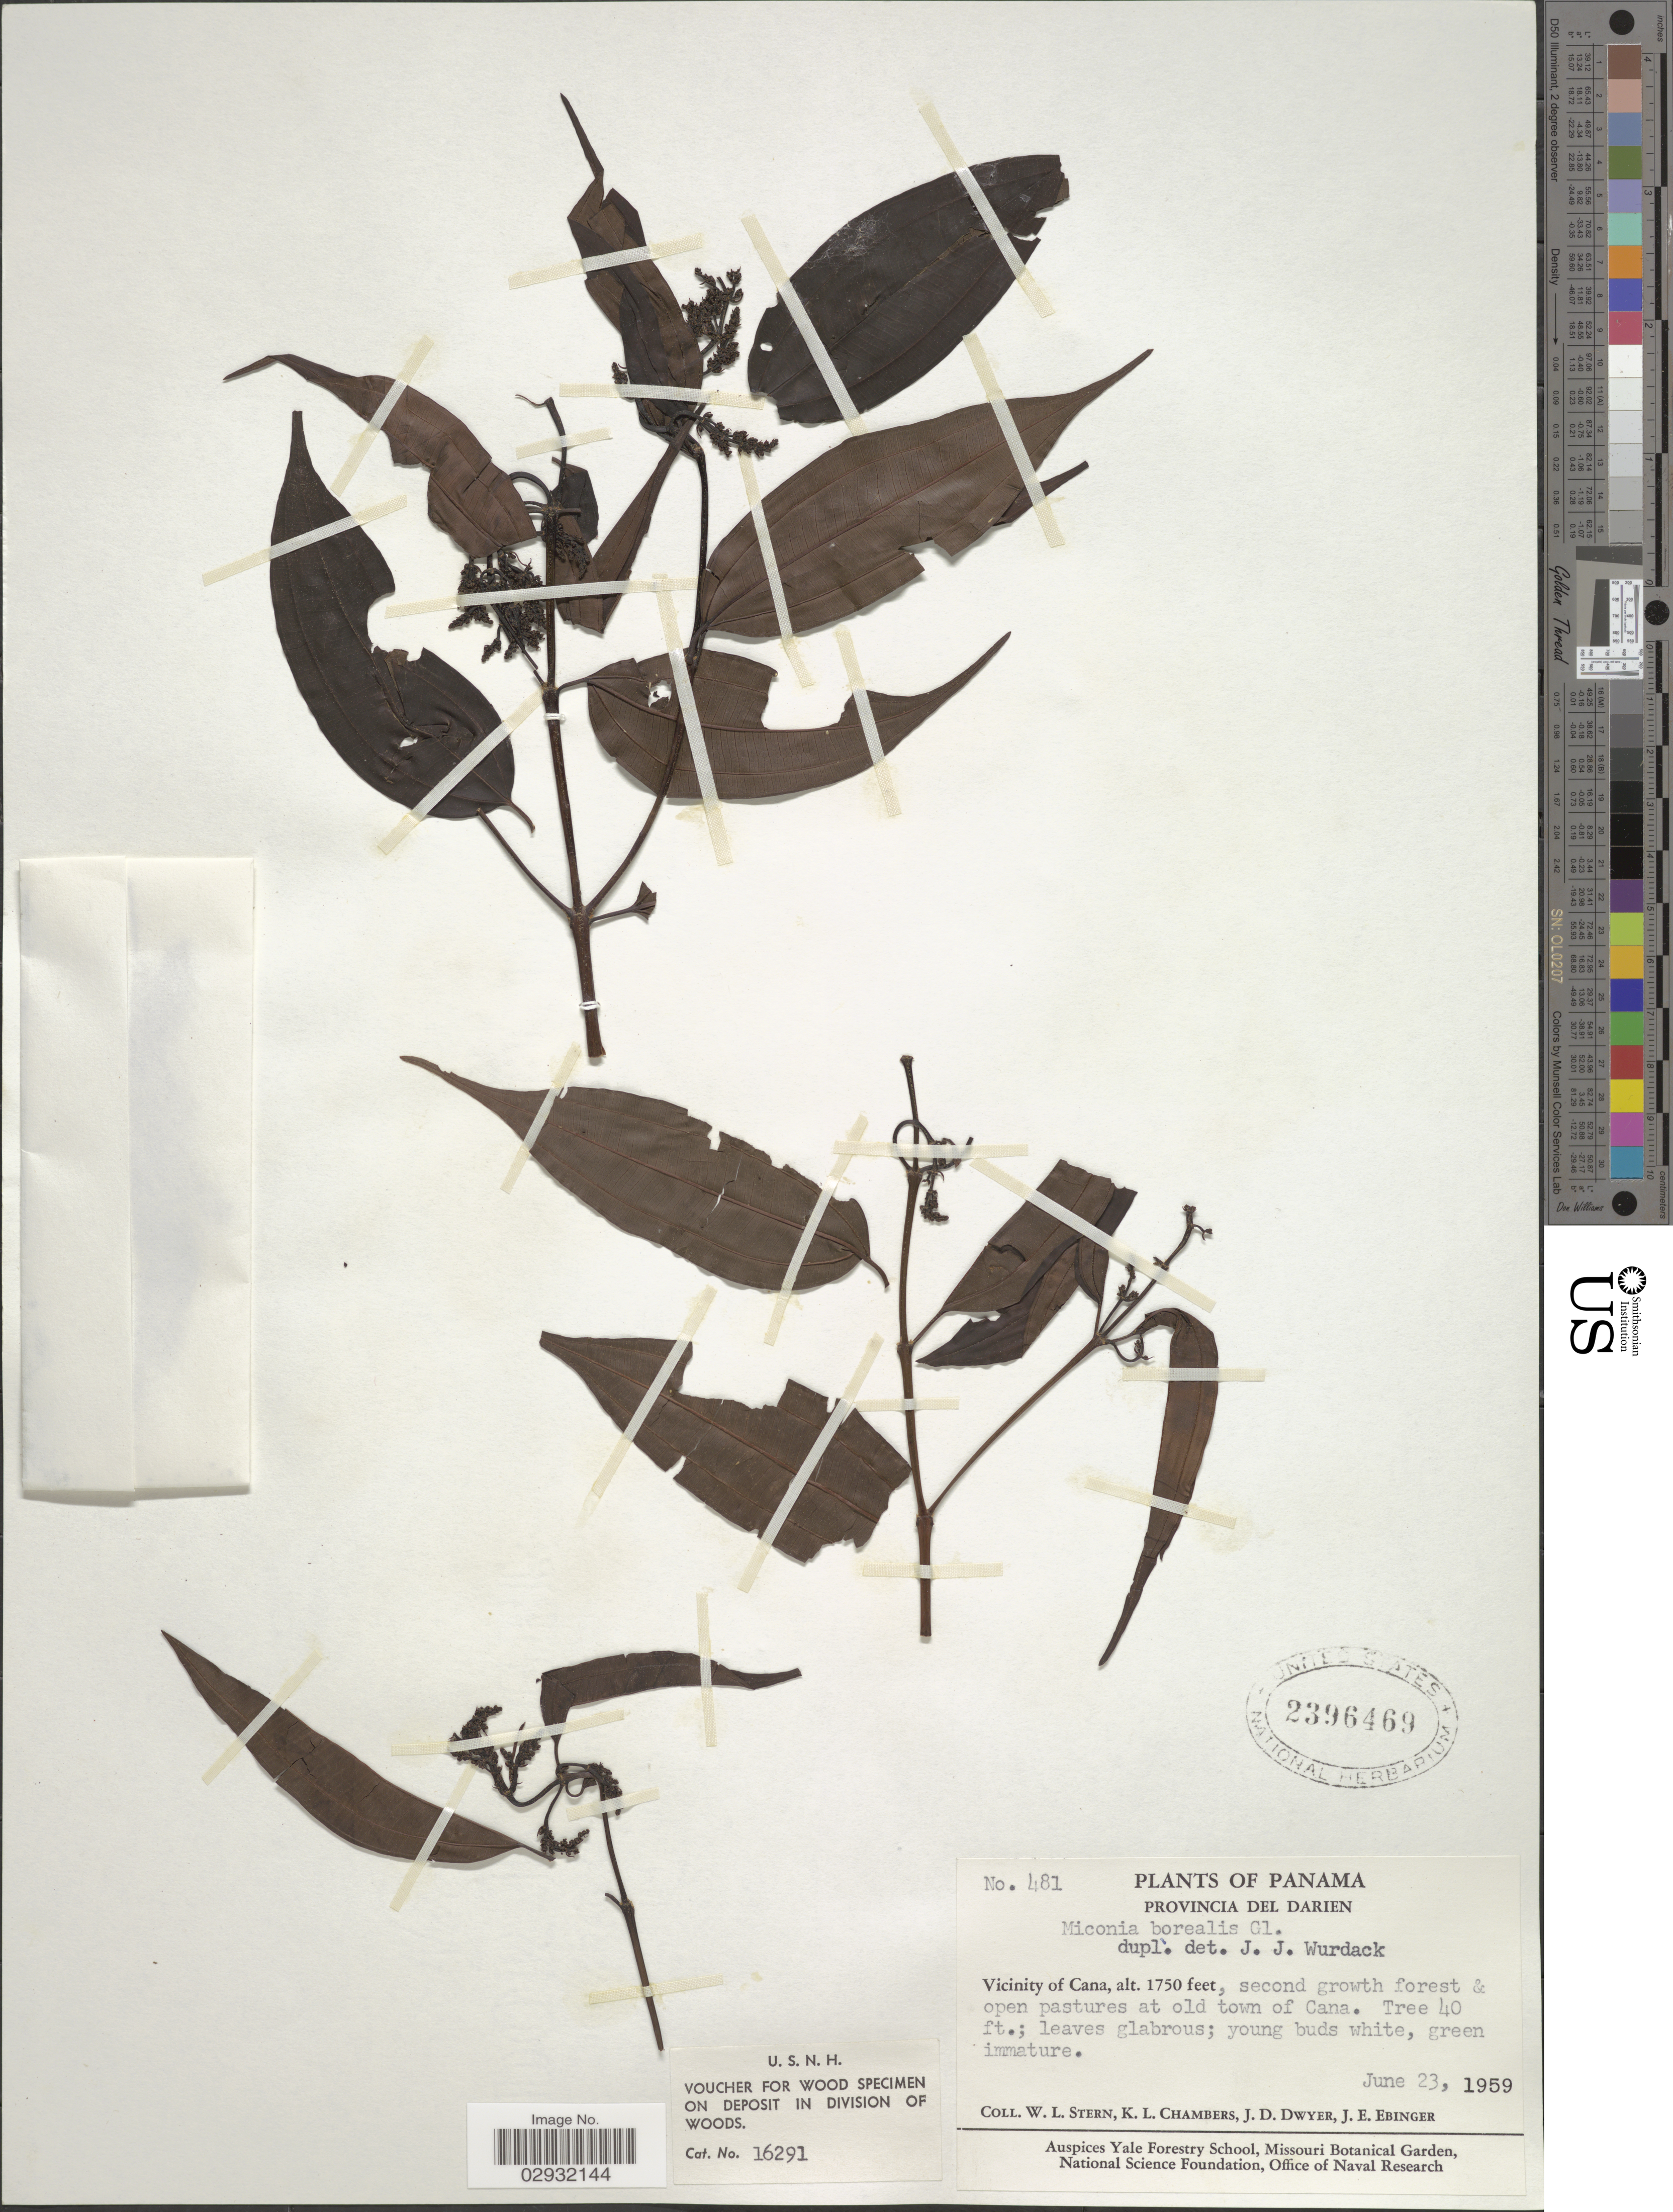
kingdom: Plantae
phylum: Tracheophyta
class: Magnoliopsida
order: Myrtales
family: Melastomataceae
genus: Miconia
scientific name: Miconia borealis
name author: Gleason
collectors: W. L. Stern, K. Chambers, J. D. Dwyer & J. Ebinger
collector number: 481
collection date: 1959-06-23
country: Panama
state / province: Darién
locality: Provincia del Darien, Vicinity of Cana, second growth forest & open pastures at old town of Cana.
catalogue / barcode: US 2396469